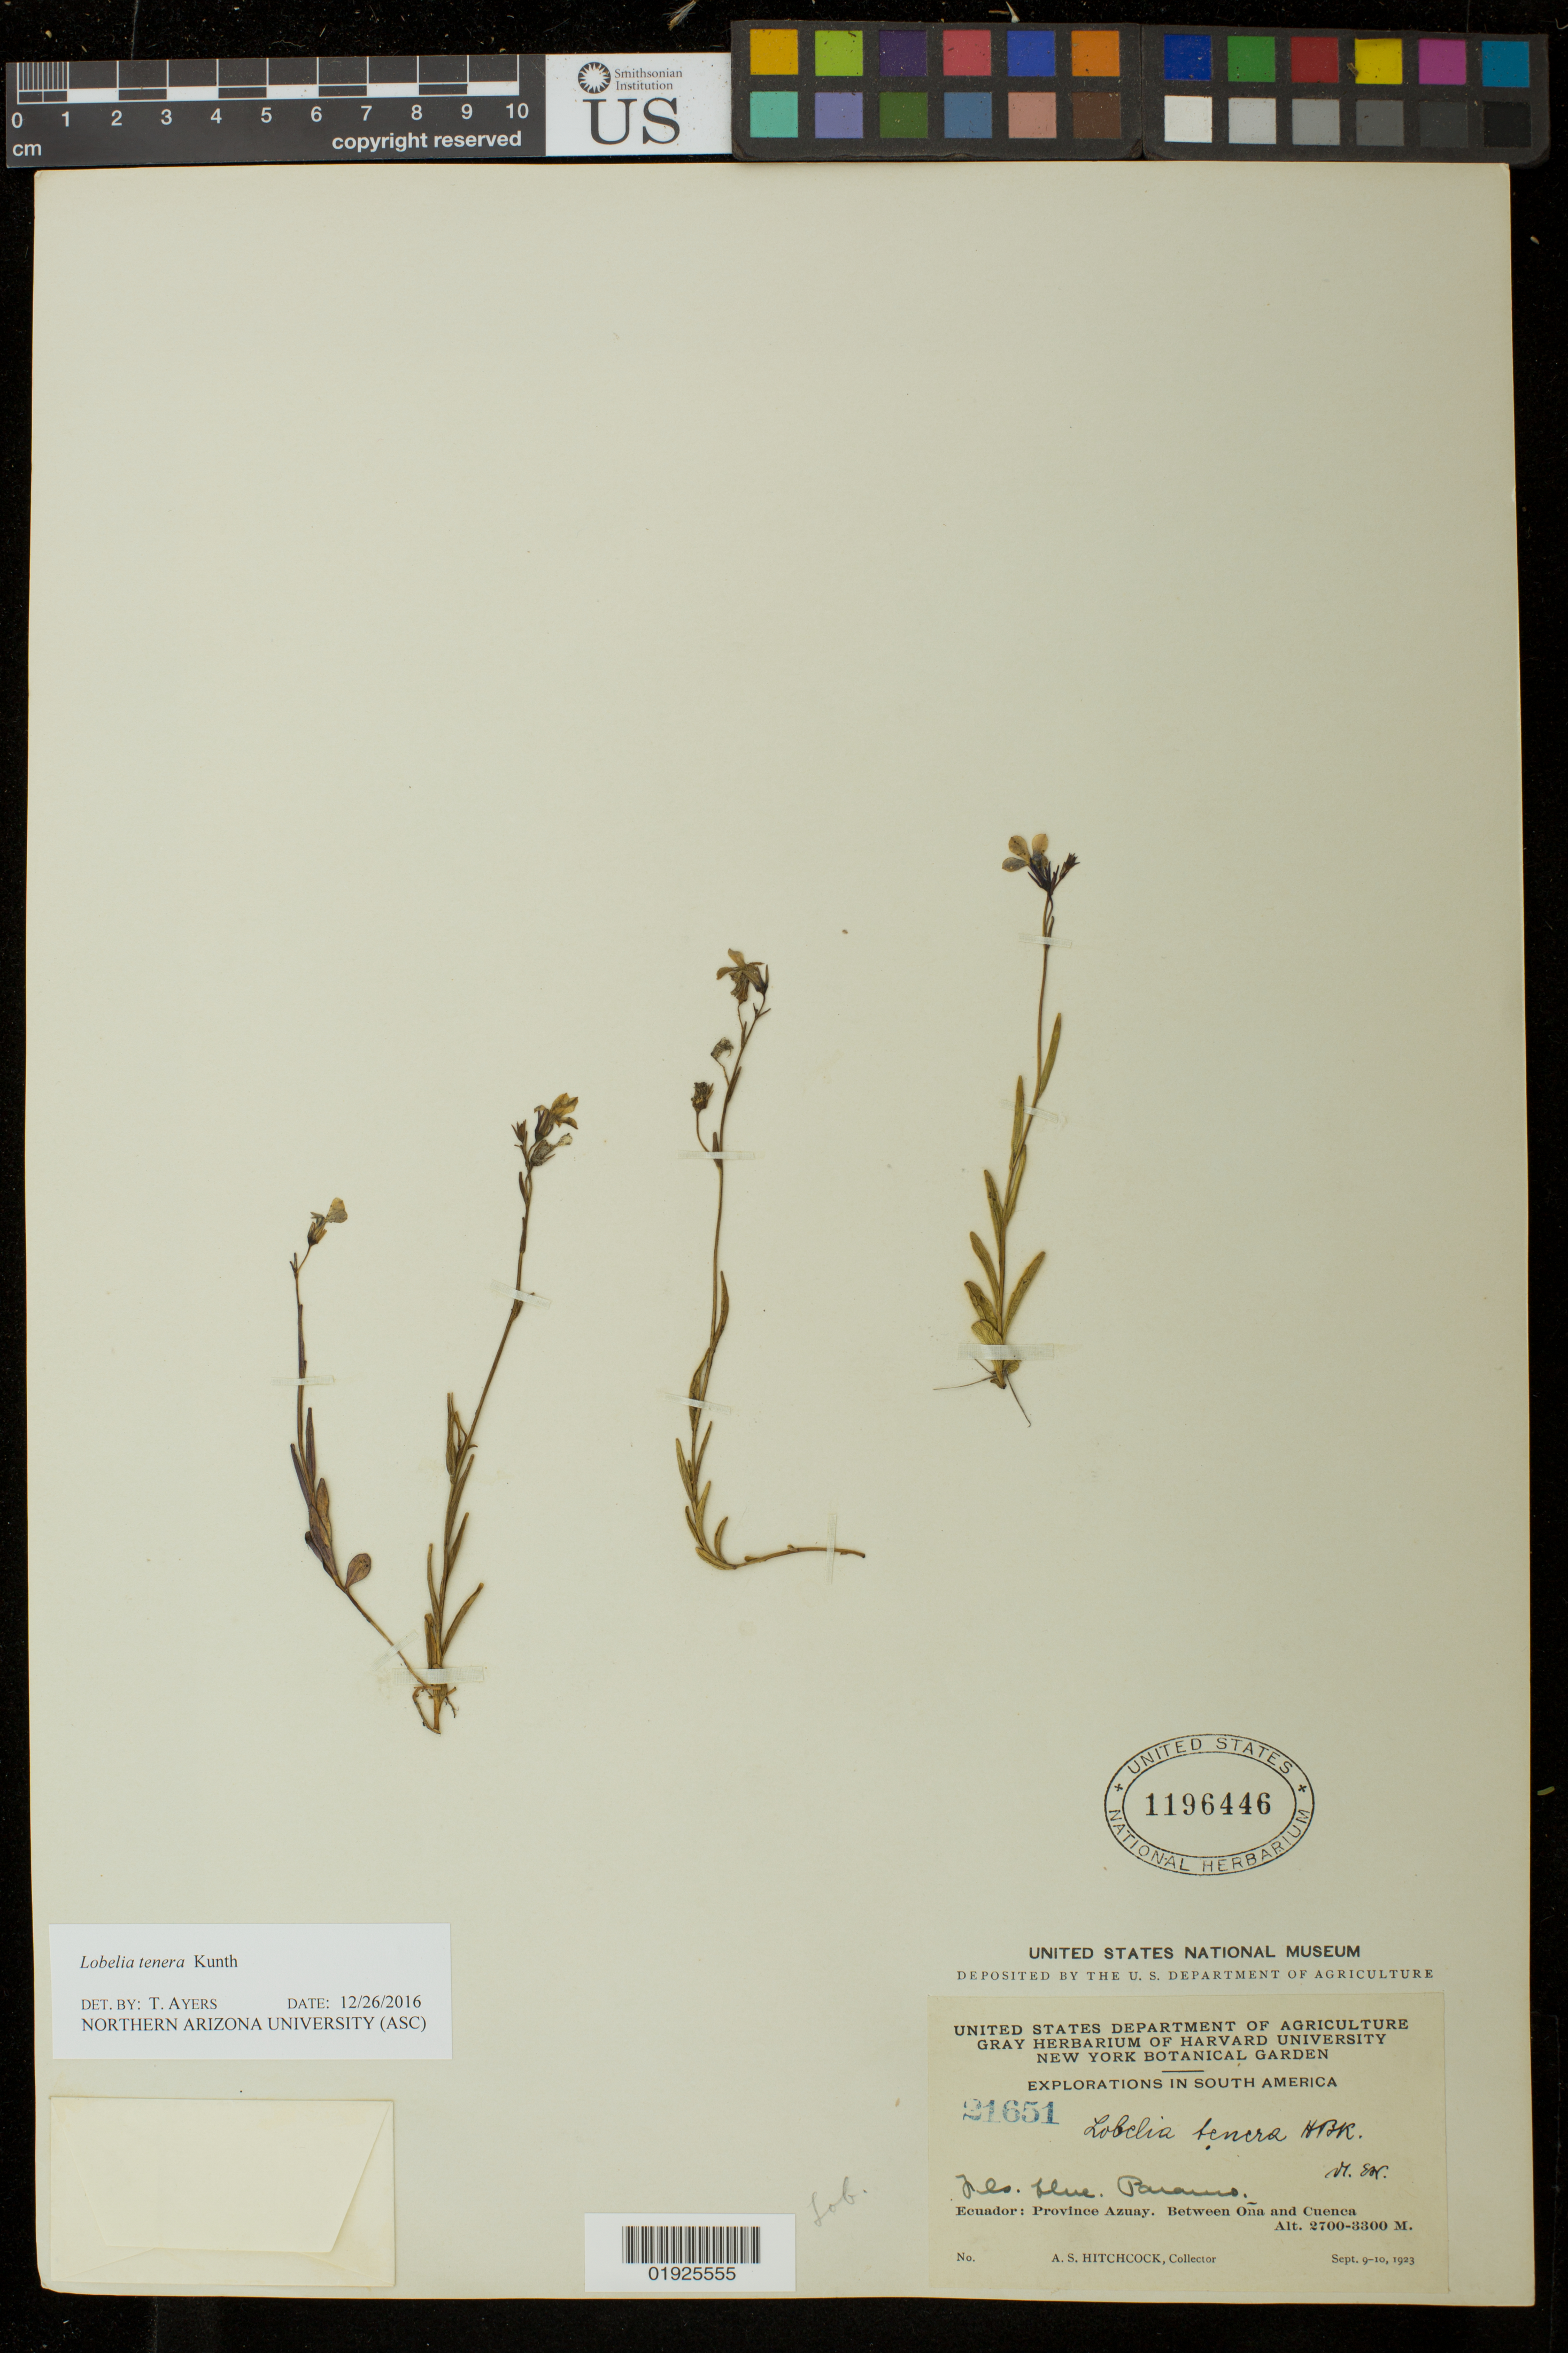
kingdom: Plantae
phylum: Tracheophyta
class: Magnoliopsida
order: Asterales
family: Campanulaceae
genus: Lobelia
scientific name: Lobelia tenera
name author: Kunth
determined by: Ayers, Tina J.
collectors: A. S. Hitchcock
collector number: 21651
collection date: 1923-09-09/1923-09-10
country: Ecuador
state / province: Azuay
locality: Between Ona and Cuenca.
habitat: Paramo.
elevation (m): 2700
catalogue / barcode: US 1196446